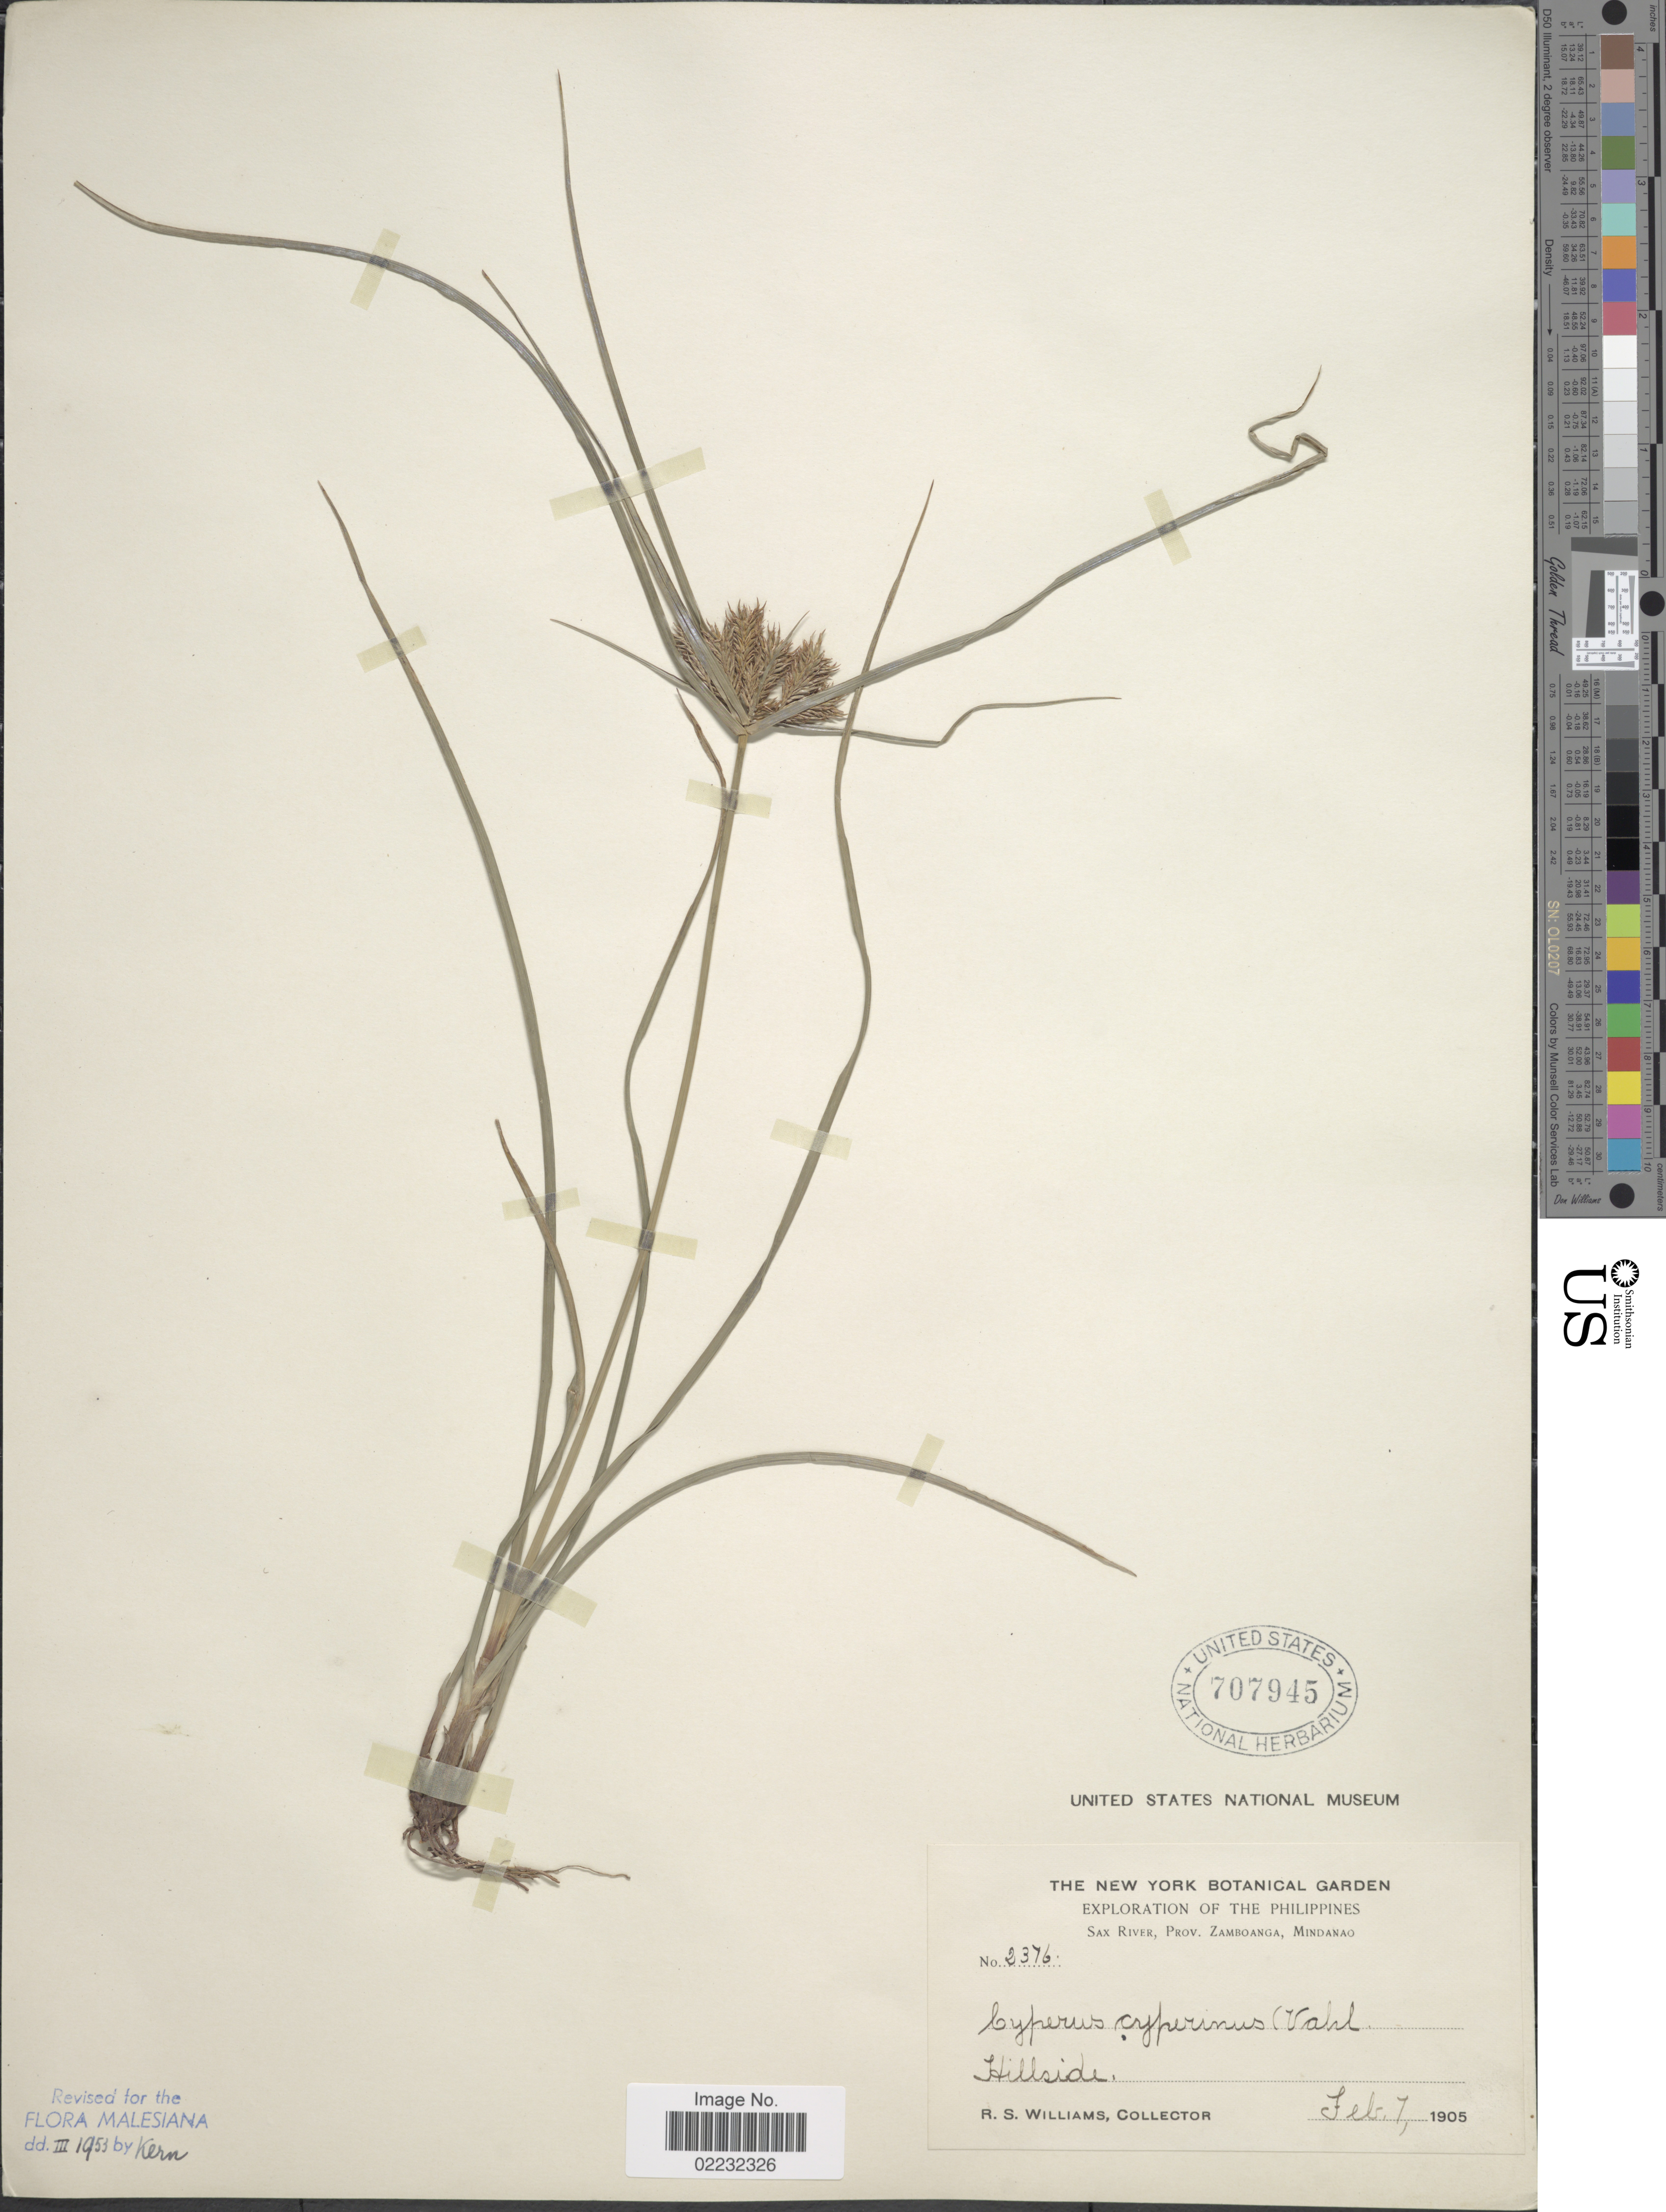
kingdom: Plantae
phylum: Tracheophyta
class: Liliopsida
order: Poales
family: Cyperaceae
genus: Cyperus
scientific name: Cyperus cyperinus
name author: (Retz.) Valck. Sur.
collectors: R. S. Williams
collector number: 2376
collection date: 1905-02-07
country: Philippines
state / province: Zamboanga Peninsula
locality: Sax River, Prov. Zamboanga, Mindanao, Hillside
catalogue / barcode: US 707945